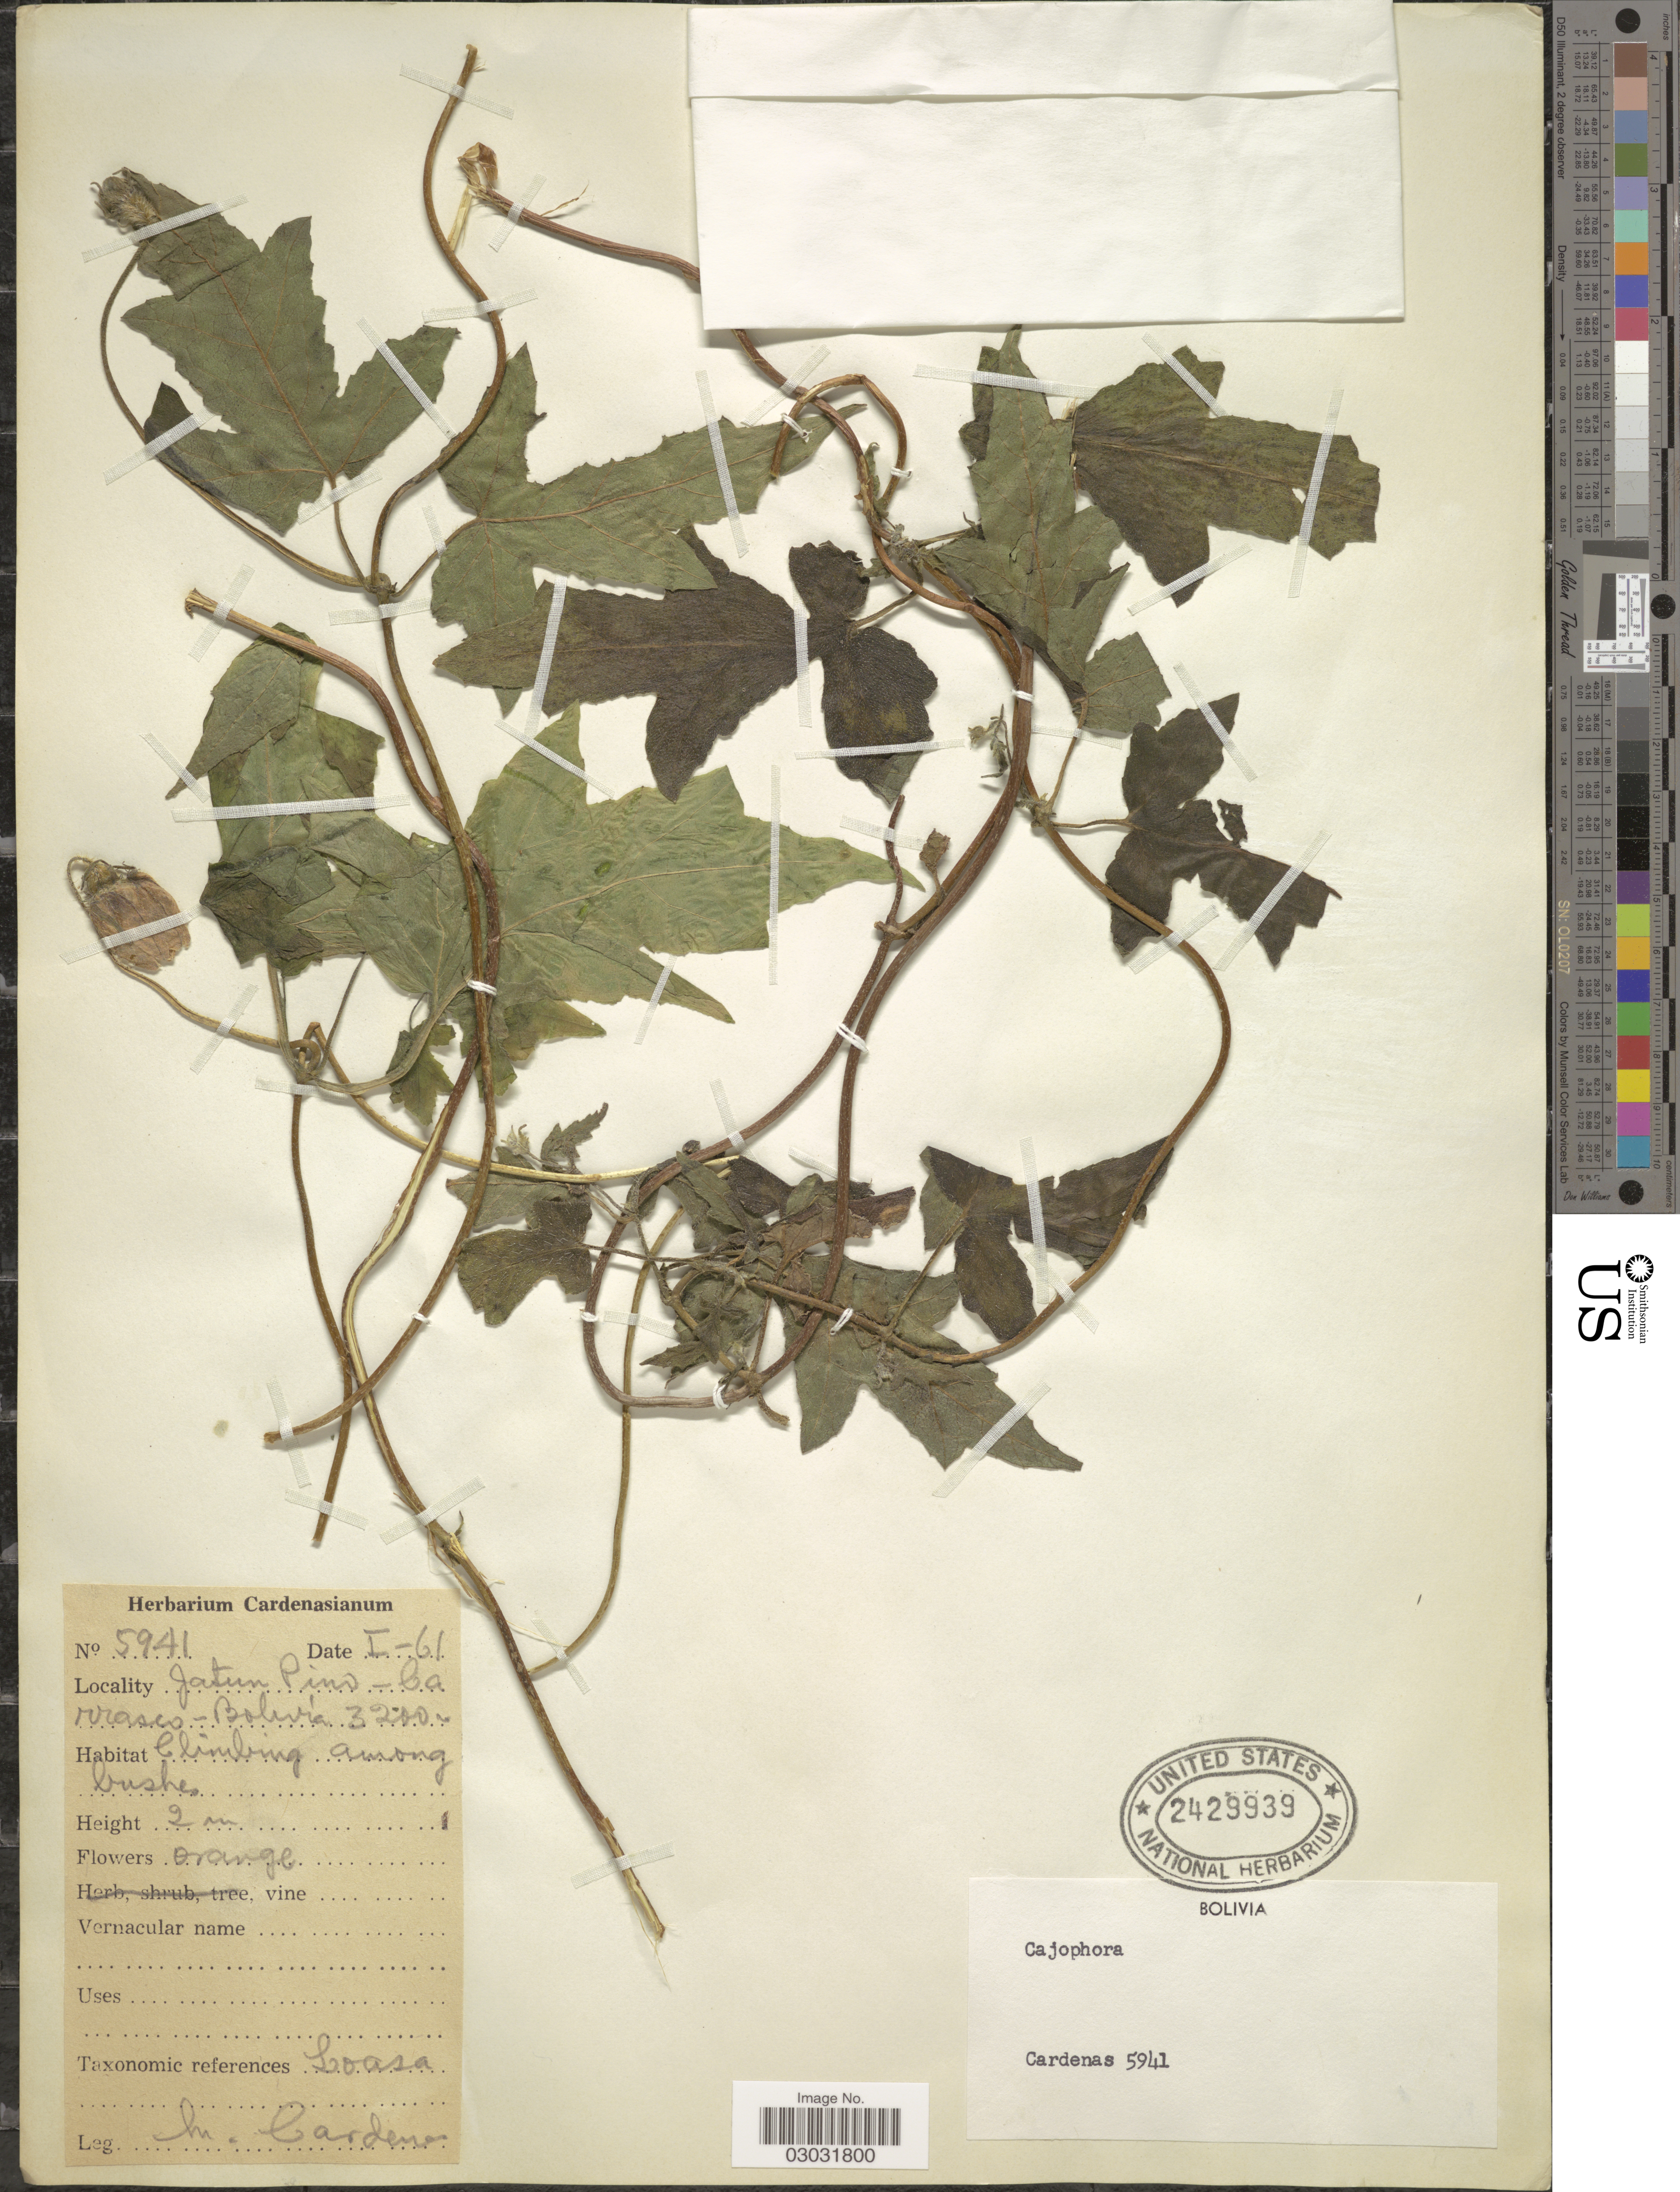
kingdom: Plantae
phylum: Tracheophyta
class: Magnoliopsida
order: Cornales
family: Loasaceae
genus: Caiophora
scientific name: Caiophora sp.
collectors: M. Cárdenas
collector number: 5941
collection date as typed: Transcribed d/m/y: /1/61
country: Bolivia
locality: Jatun Pino - Carrasco.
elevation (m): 3200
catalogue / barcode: US 2429939